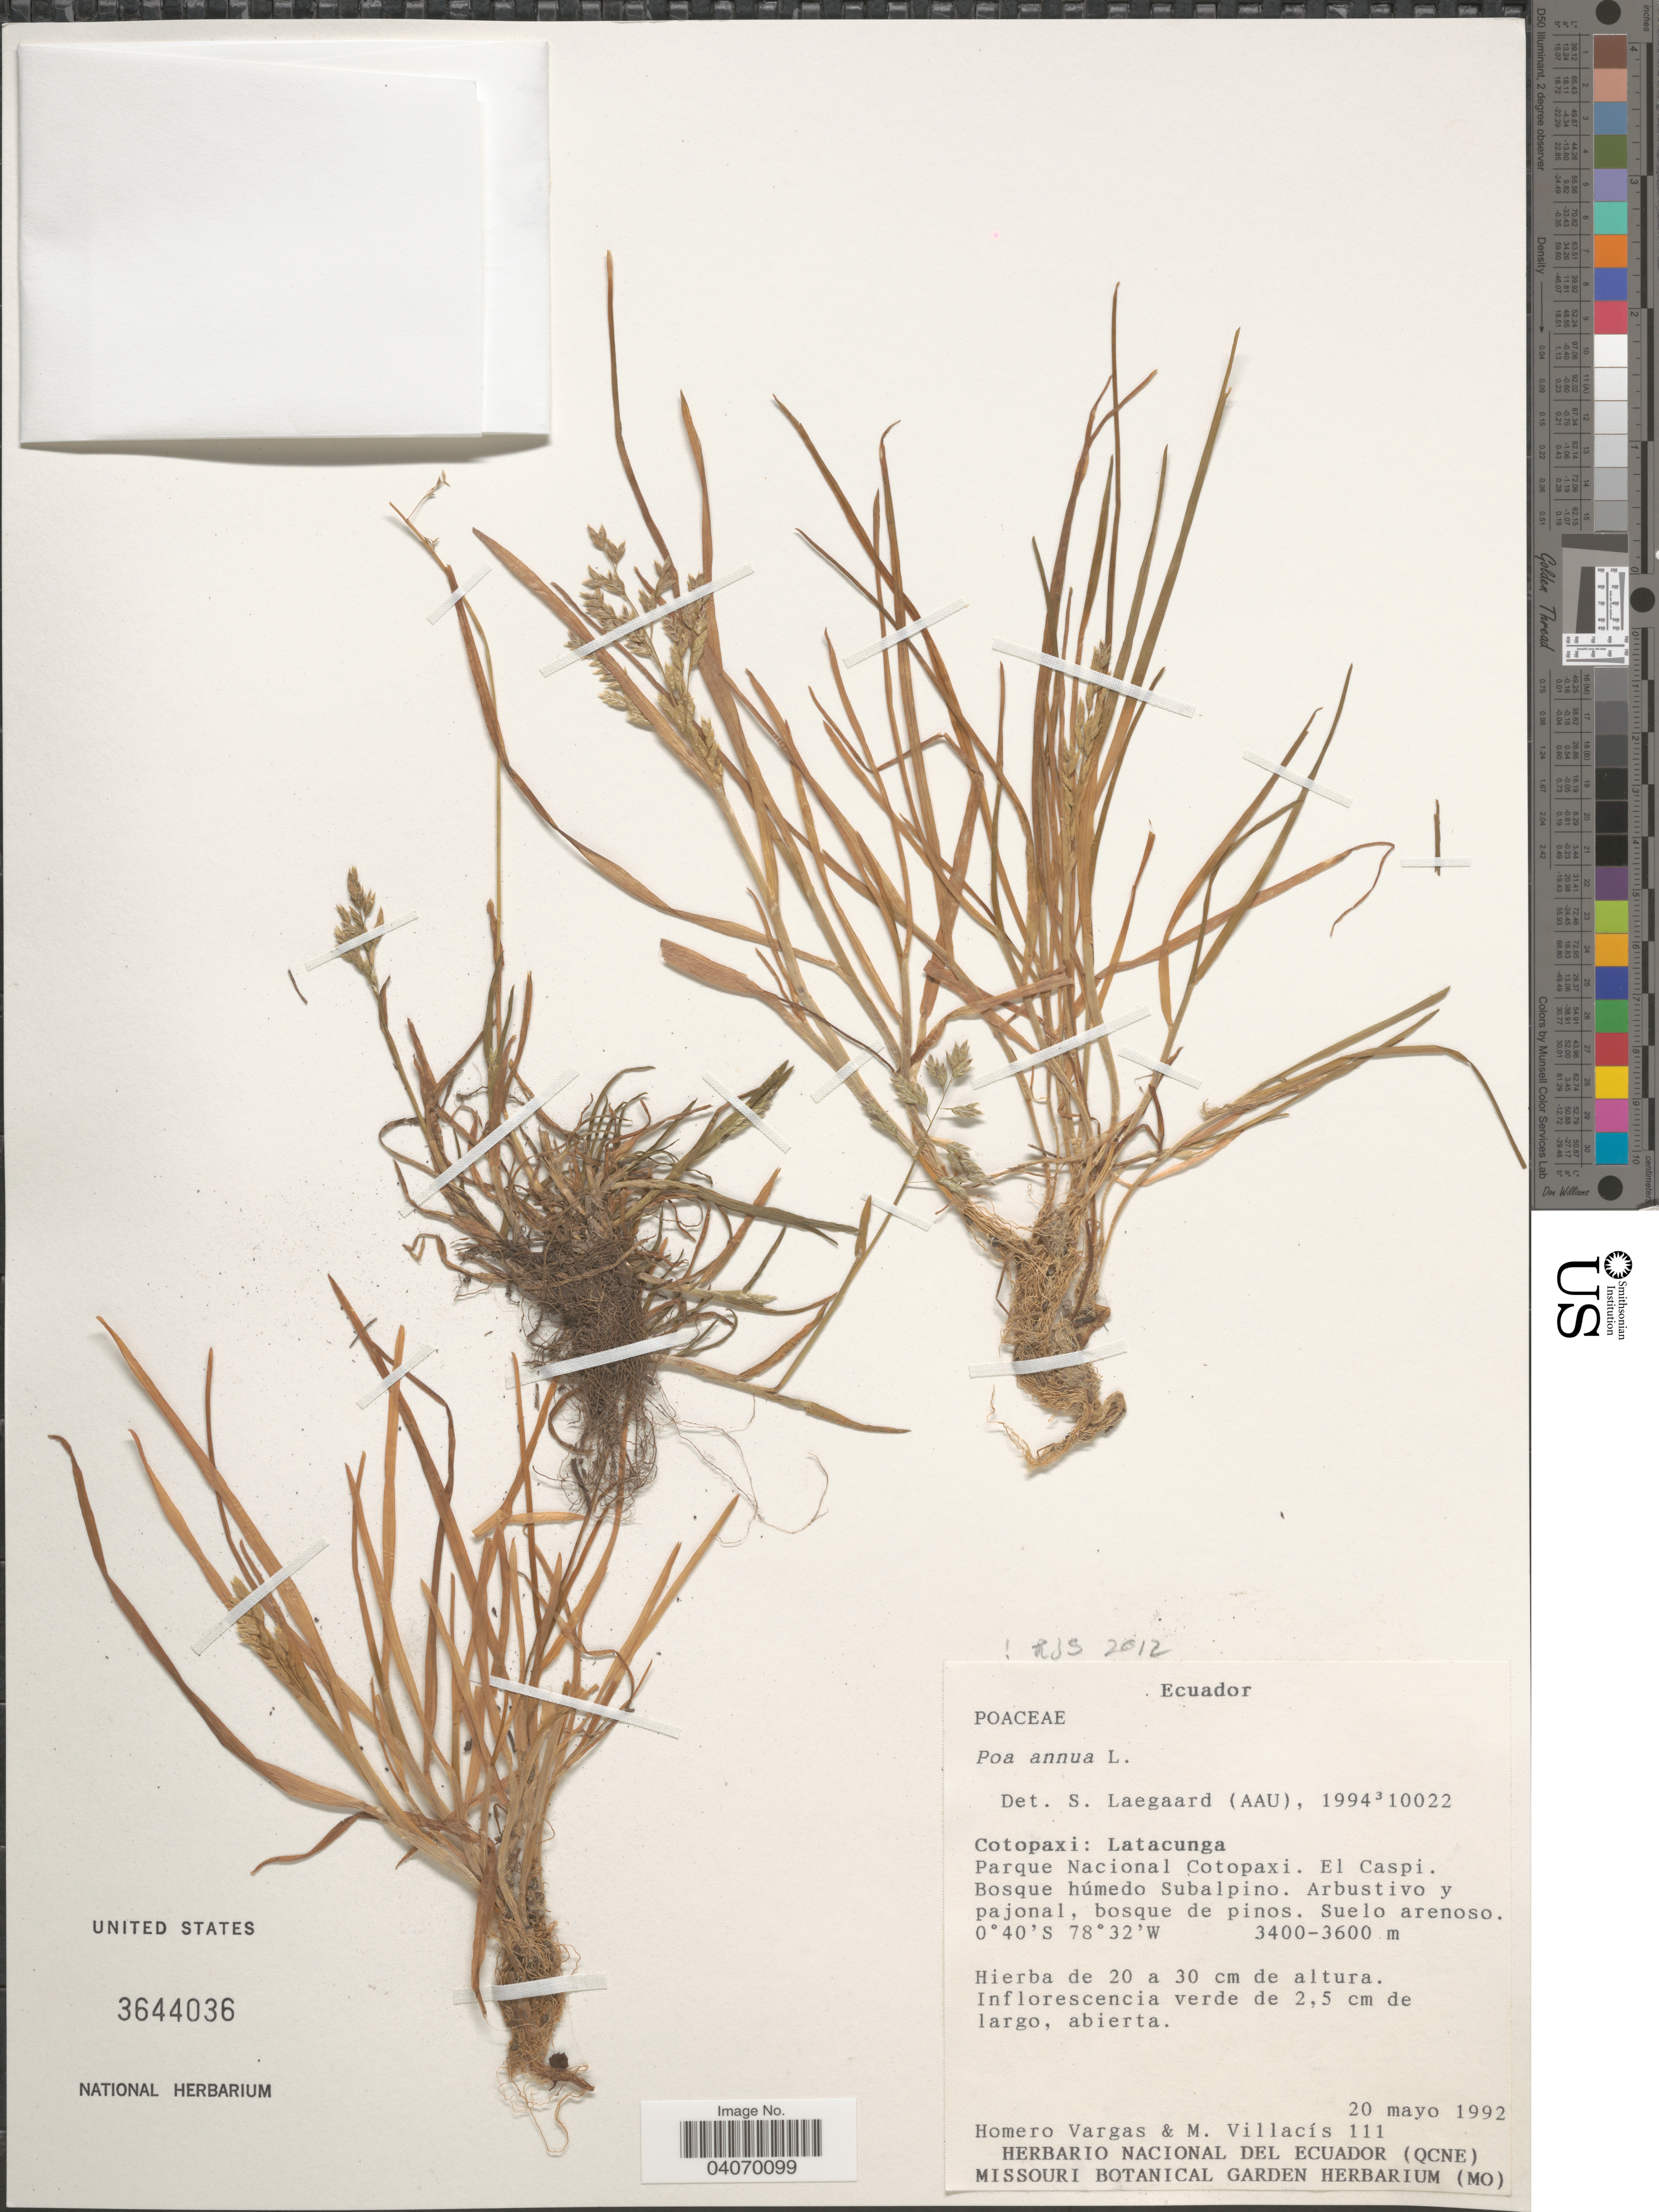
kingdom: Plantae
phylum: Tracheophyta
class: Liliopsida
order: Poales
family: Poaceae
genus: Poa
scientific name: Poa annua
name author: L.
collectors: H. Vargas & M. Villacis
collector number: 111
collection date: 1992-05-20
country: Ecuador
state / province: Cotopaxi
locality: Latacunga. Parque Nacional Cotopaxi. El Caspi. Bosque húmedo Subalpino.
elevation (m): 3400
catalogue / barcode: US 3644036